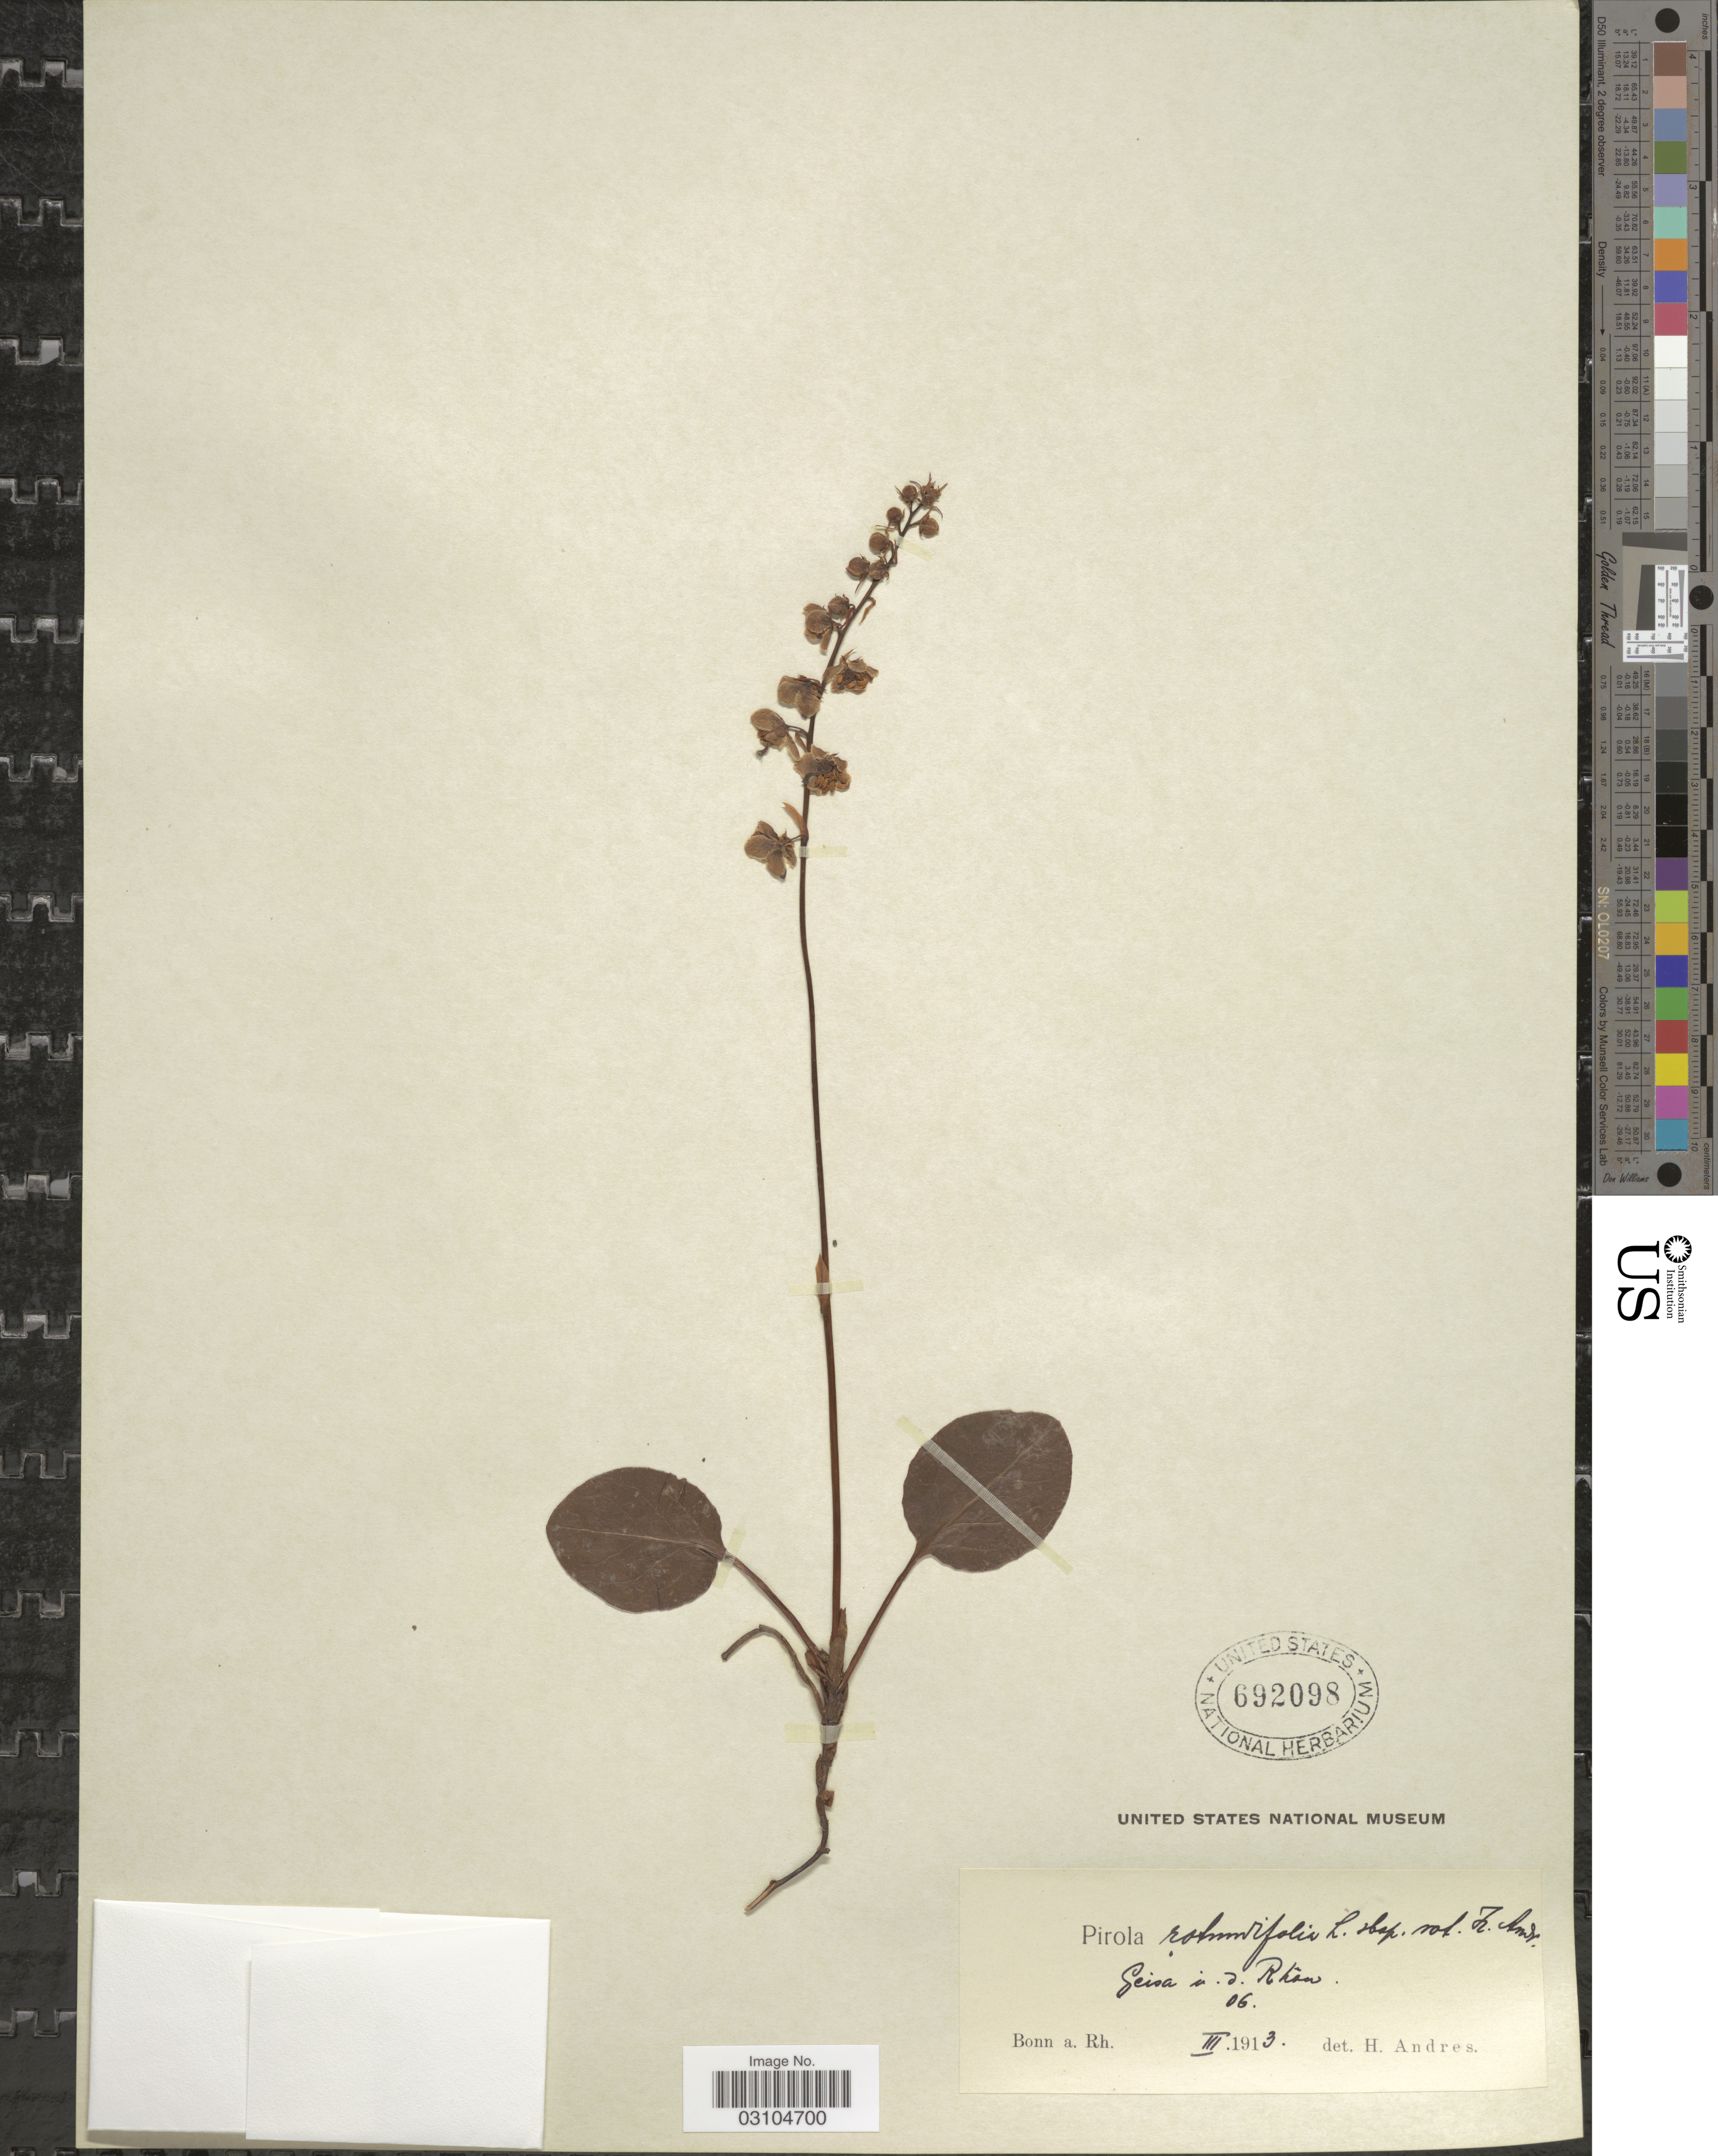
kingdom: Plantae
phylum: Tracheophyta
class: Magnoliopsida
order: Ericales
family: Ericaceae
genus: Pyrola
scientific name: Pyrola rotundifolia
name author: L.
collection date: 1913-03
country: Germany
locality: Geisa i. d. Rhän. Bonn a Rh.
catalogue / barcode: US 692098